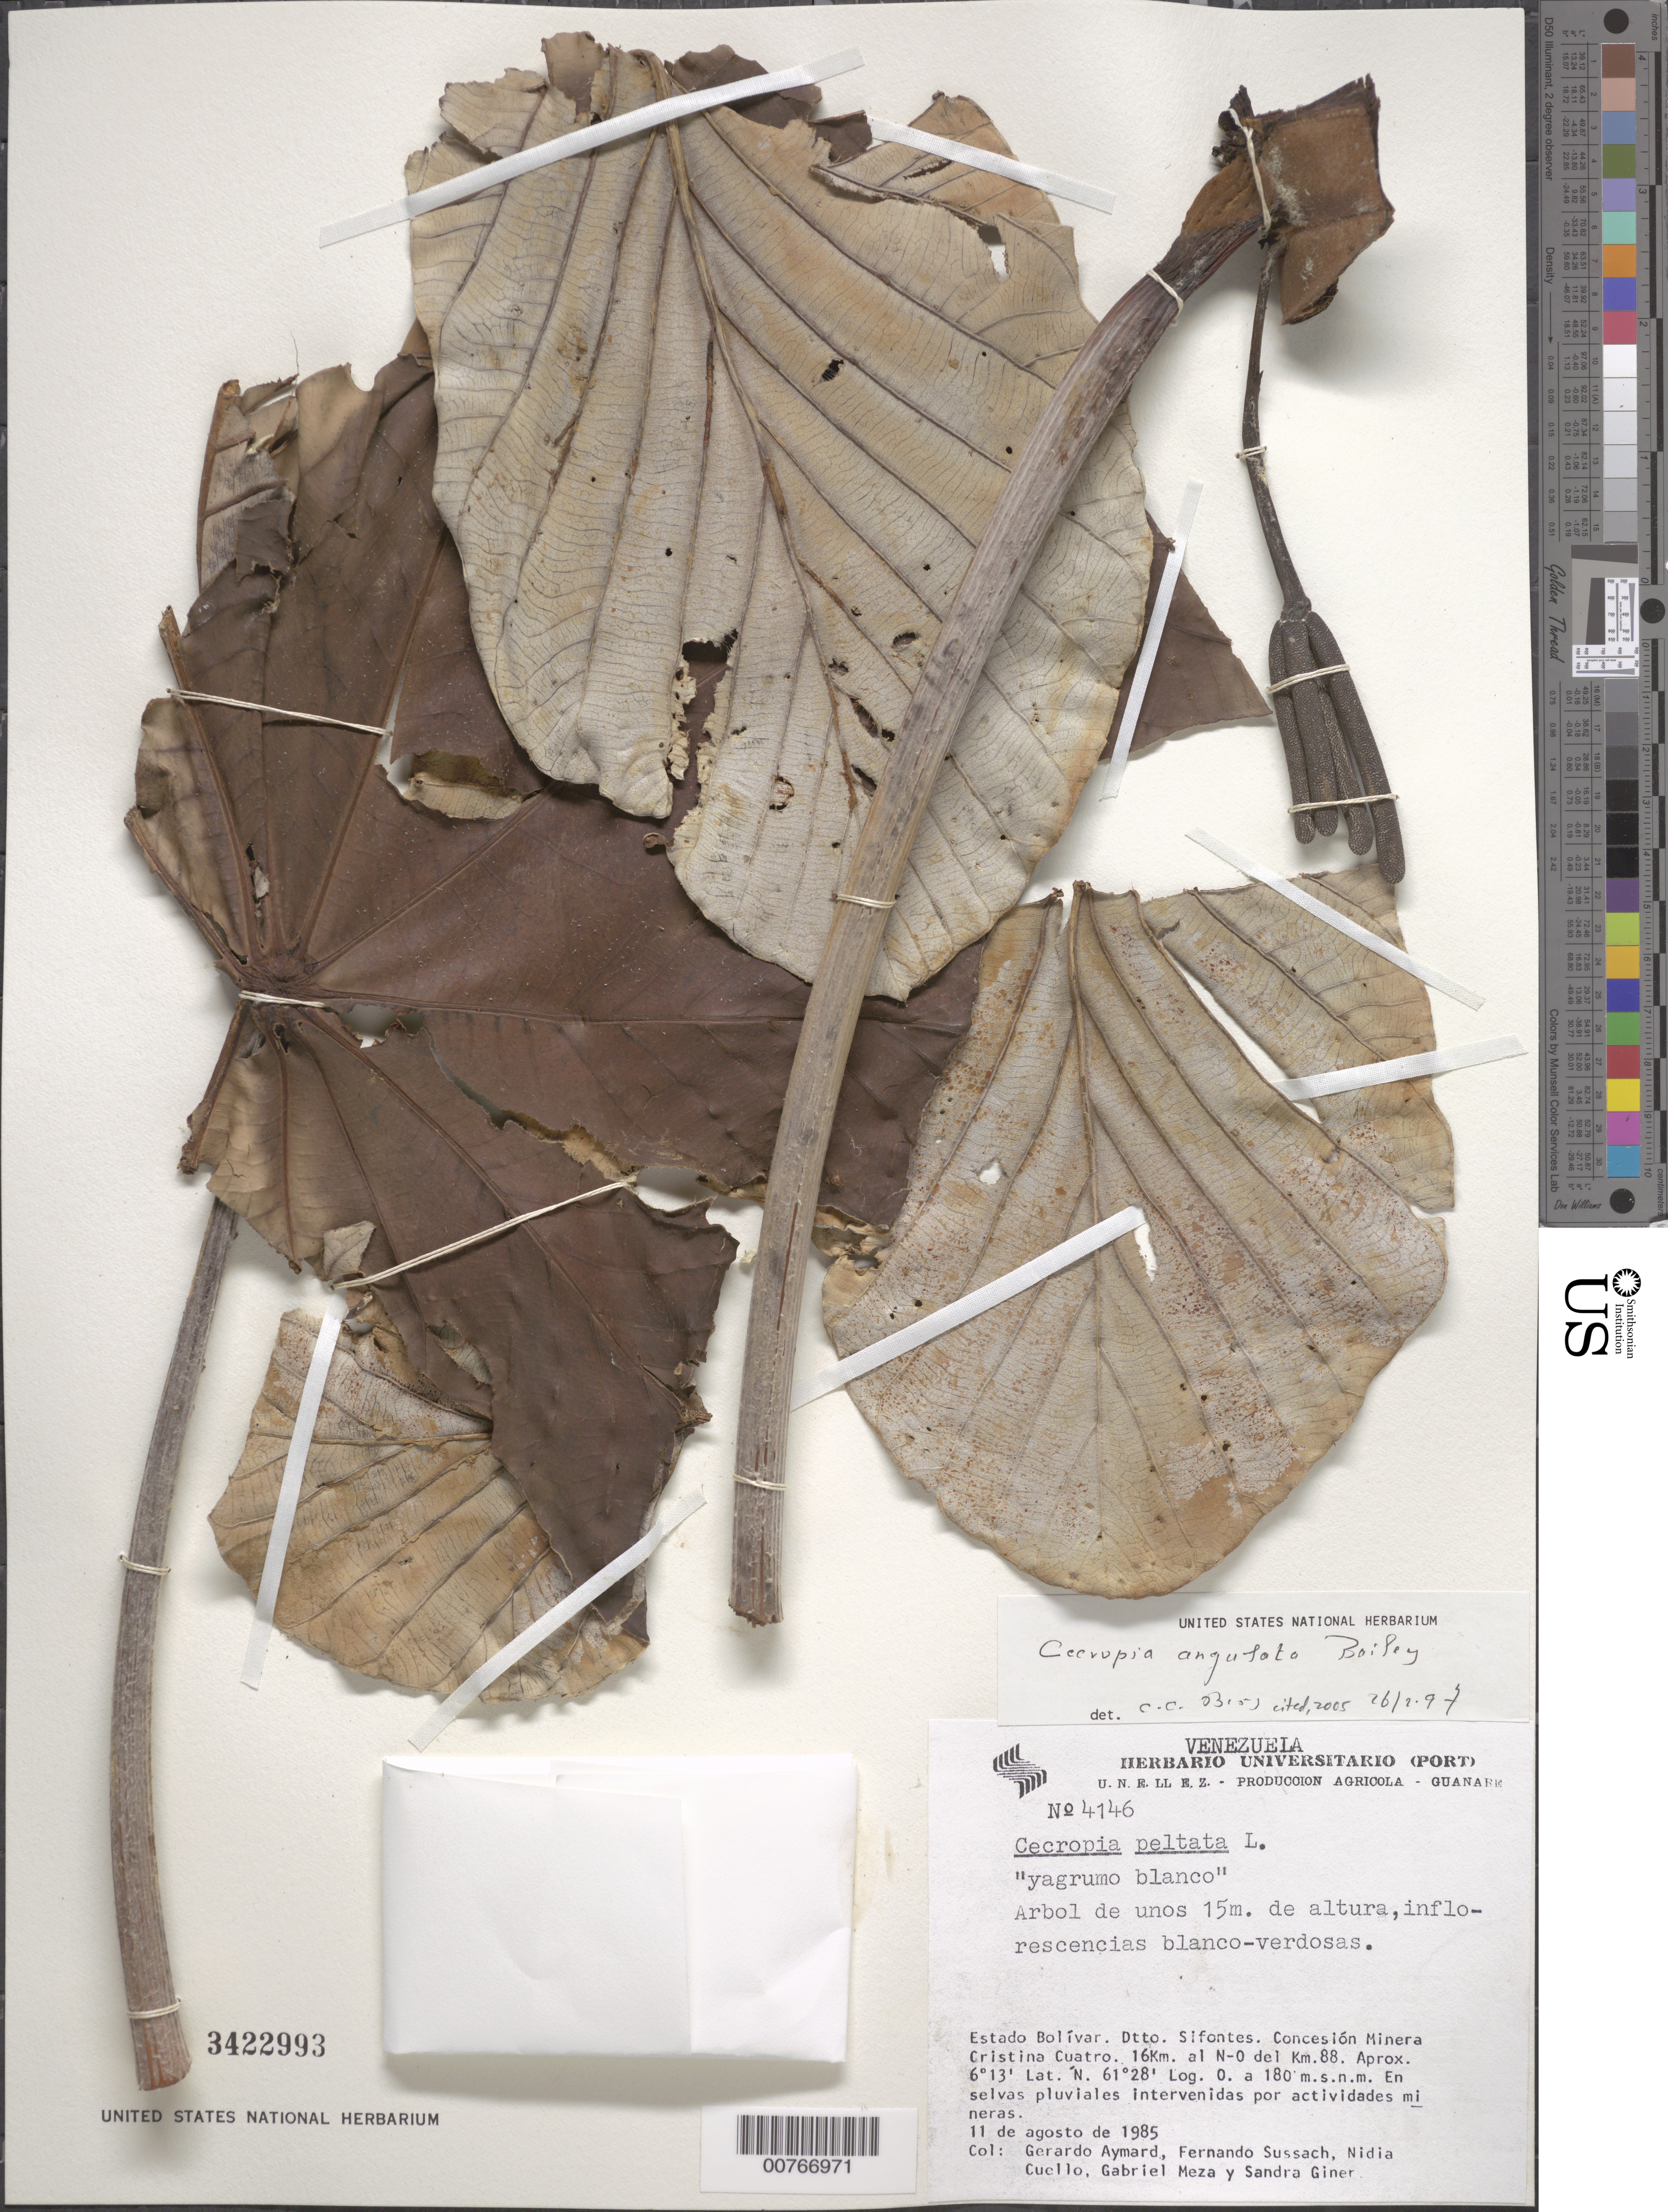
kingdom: Plantae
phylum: Tracheophyta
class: Magnoliopsida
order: Rosales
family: Urticaceae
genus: Cecropia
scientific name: Cecropia angulata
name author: I.W. Bailey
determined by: Berg, C. C.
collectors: G. A. Aymard, N. L. Cuello, G. Meza & S. Giner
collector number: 4146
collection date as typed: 11-Aug-85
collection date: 1985-08-11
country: Venezuela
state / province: Bolívar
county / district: Sifontes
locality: Concesión Minera Cristina Cuatro; 16 km al NO del km 88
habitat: Selvas pluviales intervenidas por actividades mineras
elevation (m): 180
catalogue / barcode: US 3422993